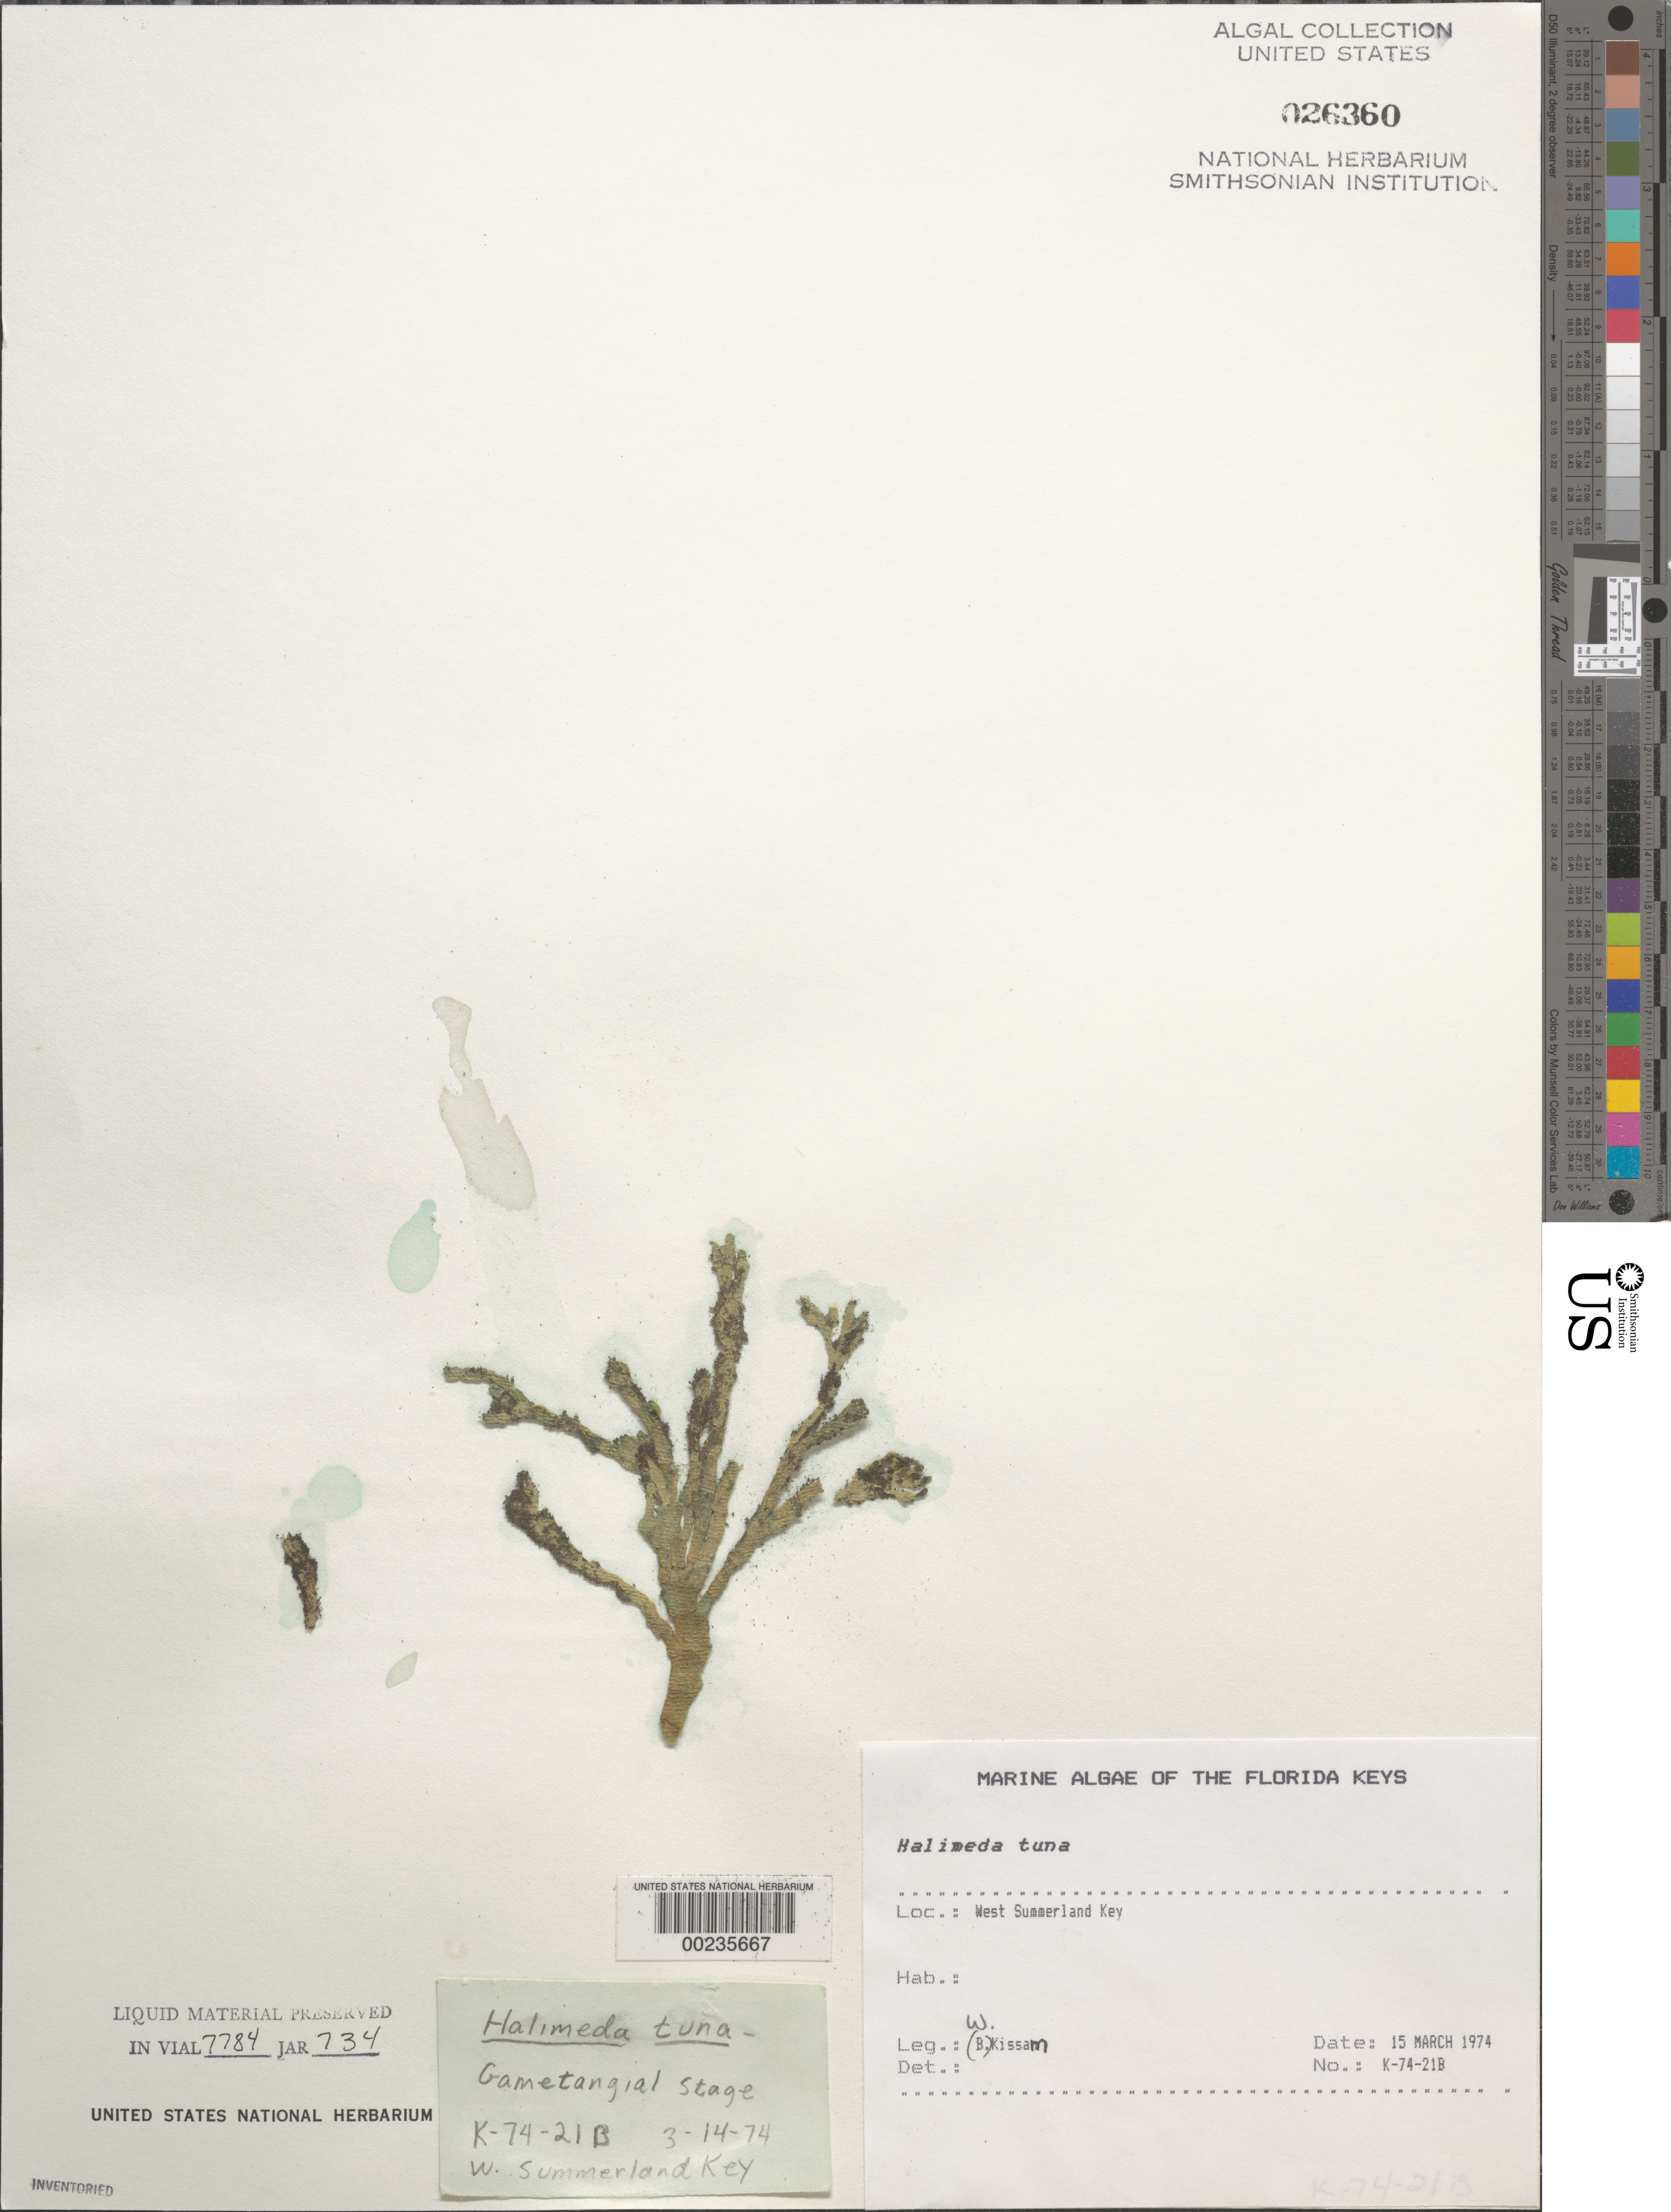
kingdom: Plantae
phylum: Chlorophyta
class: Ulvophyceae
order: Bryopsidales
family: Halimedaceae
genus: Halimeda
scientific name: Halimeda tuna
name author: (J. Ellis & Sol.) J.V.Lamouroux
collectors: W. Kissam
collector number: K-74-21b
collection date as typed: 15 Mar 1974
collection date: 1974-03-15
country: United States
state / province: Florida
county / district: Monroe County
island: West Summerland Key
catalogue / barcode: US 26360